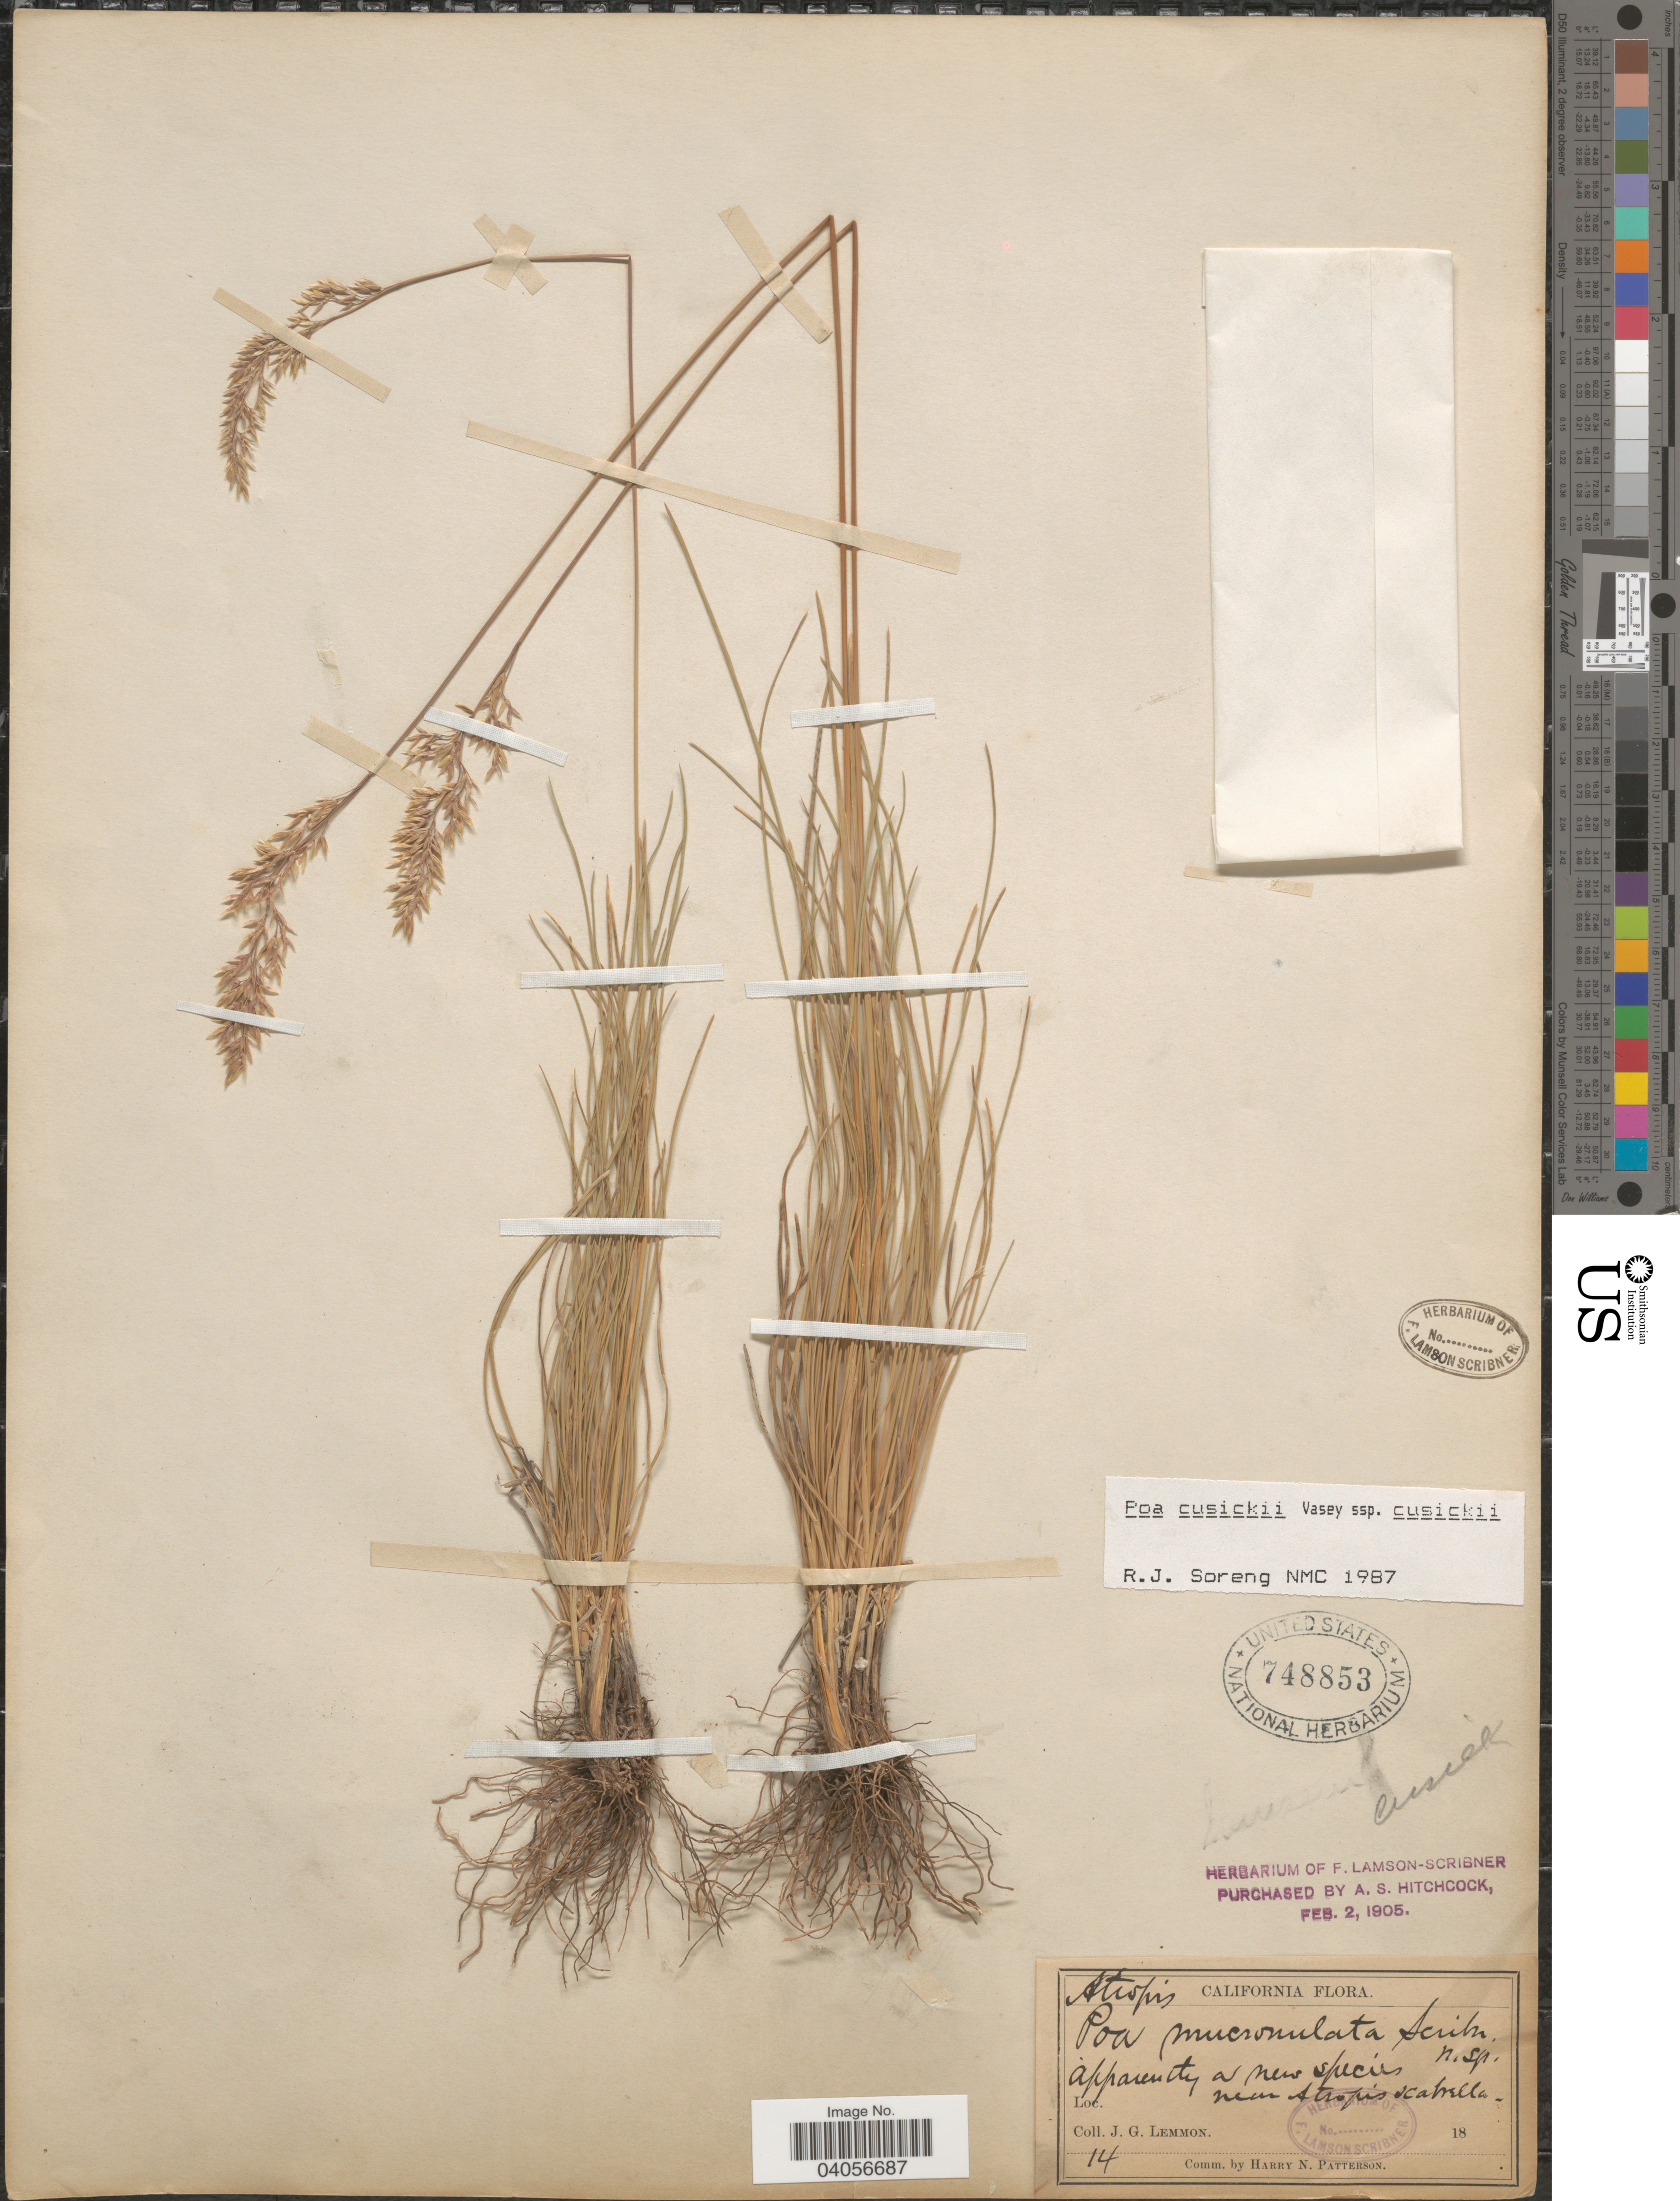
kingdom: Plantae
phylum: Tracheophyta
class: Liliopsida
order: Poales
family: Poaceae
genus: Poa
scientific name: Poa cusickii subsp. cusickii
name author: Vasey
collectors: J. Lemmon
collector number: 14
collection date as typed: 18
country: United States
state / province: California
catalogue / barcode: US 748853